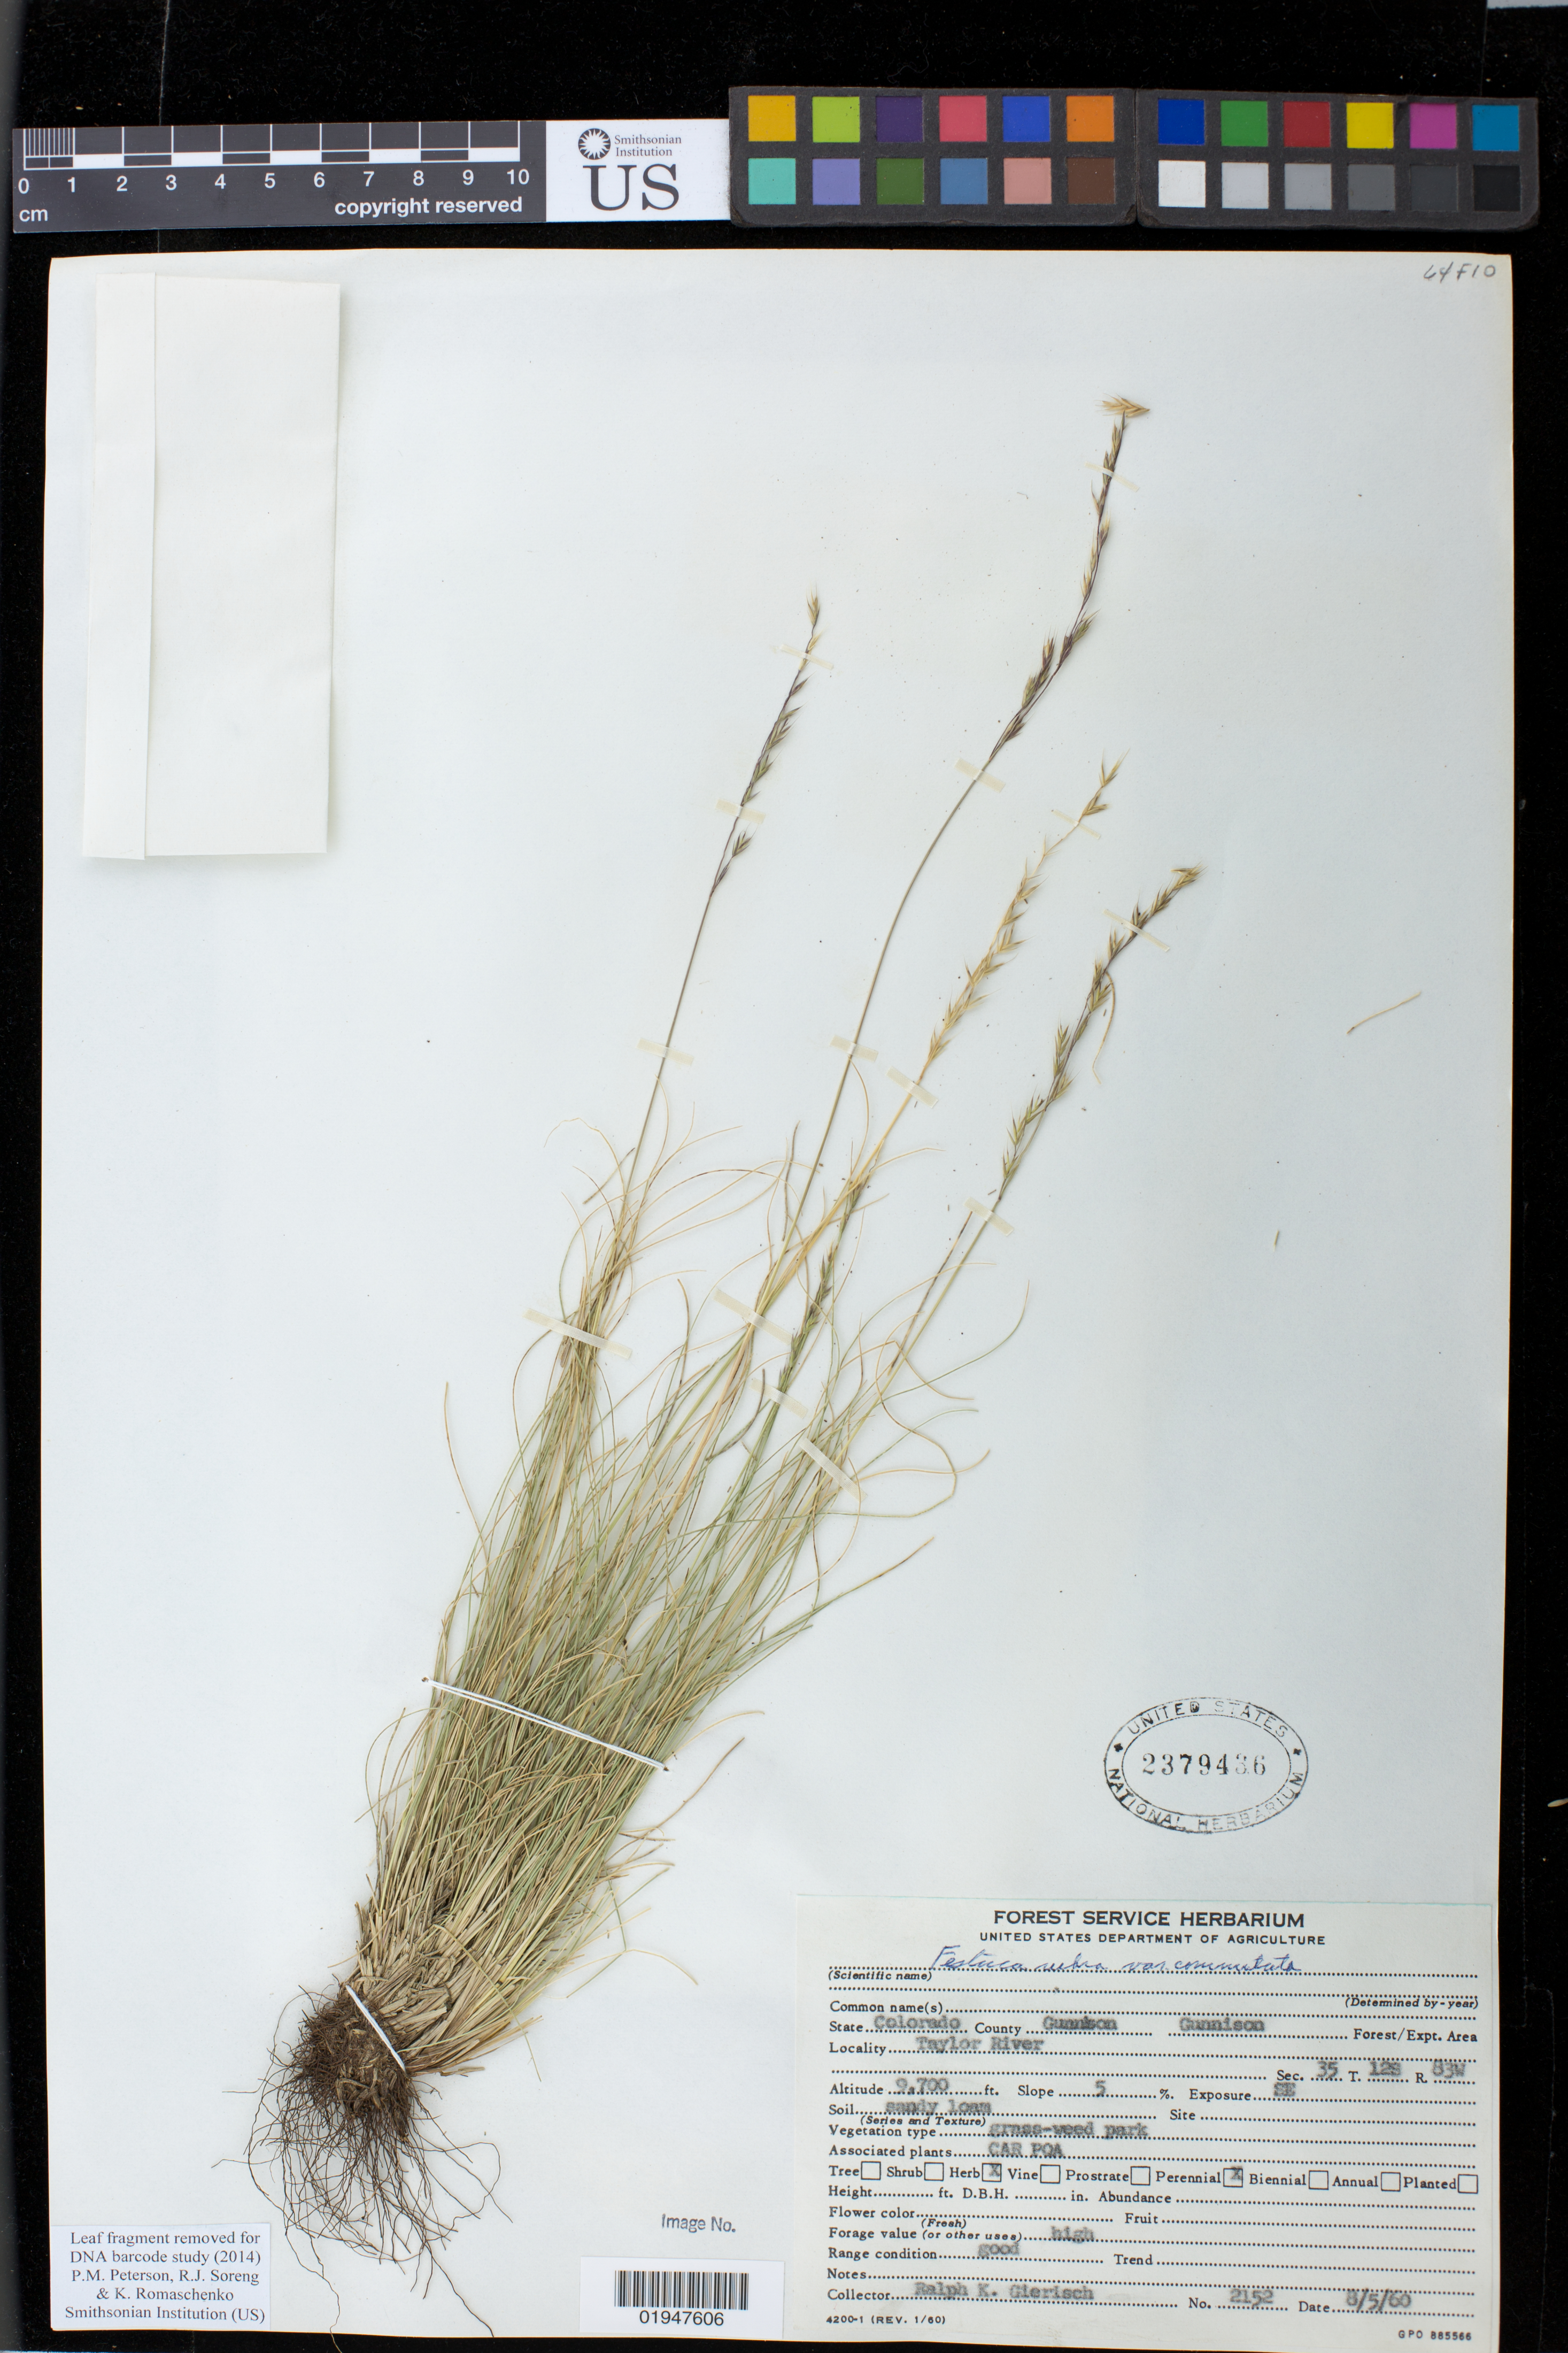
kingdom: Plantae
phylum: Tracheophyta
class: Liliopsida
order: Poales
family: Poaceae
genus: Festuca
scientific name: Festuca rubra var. commutata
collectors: R. Glerisch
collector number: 2152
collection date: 1960-08-05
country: United States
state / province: Colorado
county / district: Gunnison County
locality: Gunnison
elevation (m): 2957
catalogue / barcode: US 2379436